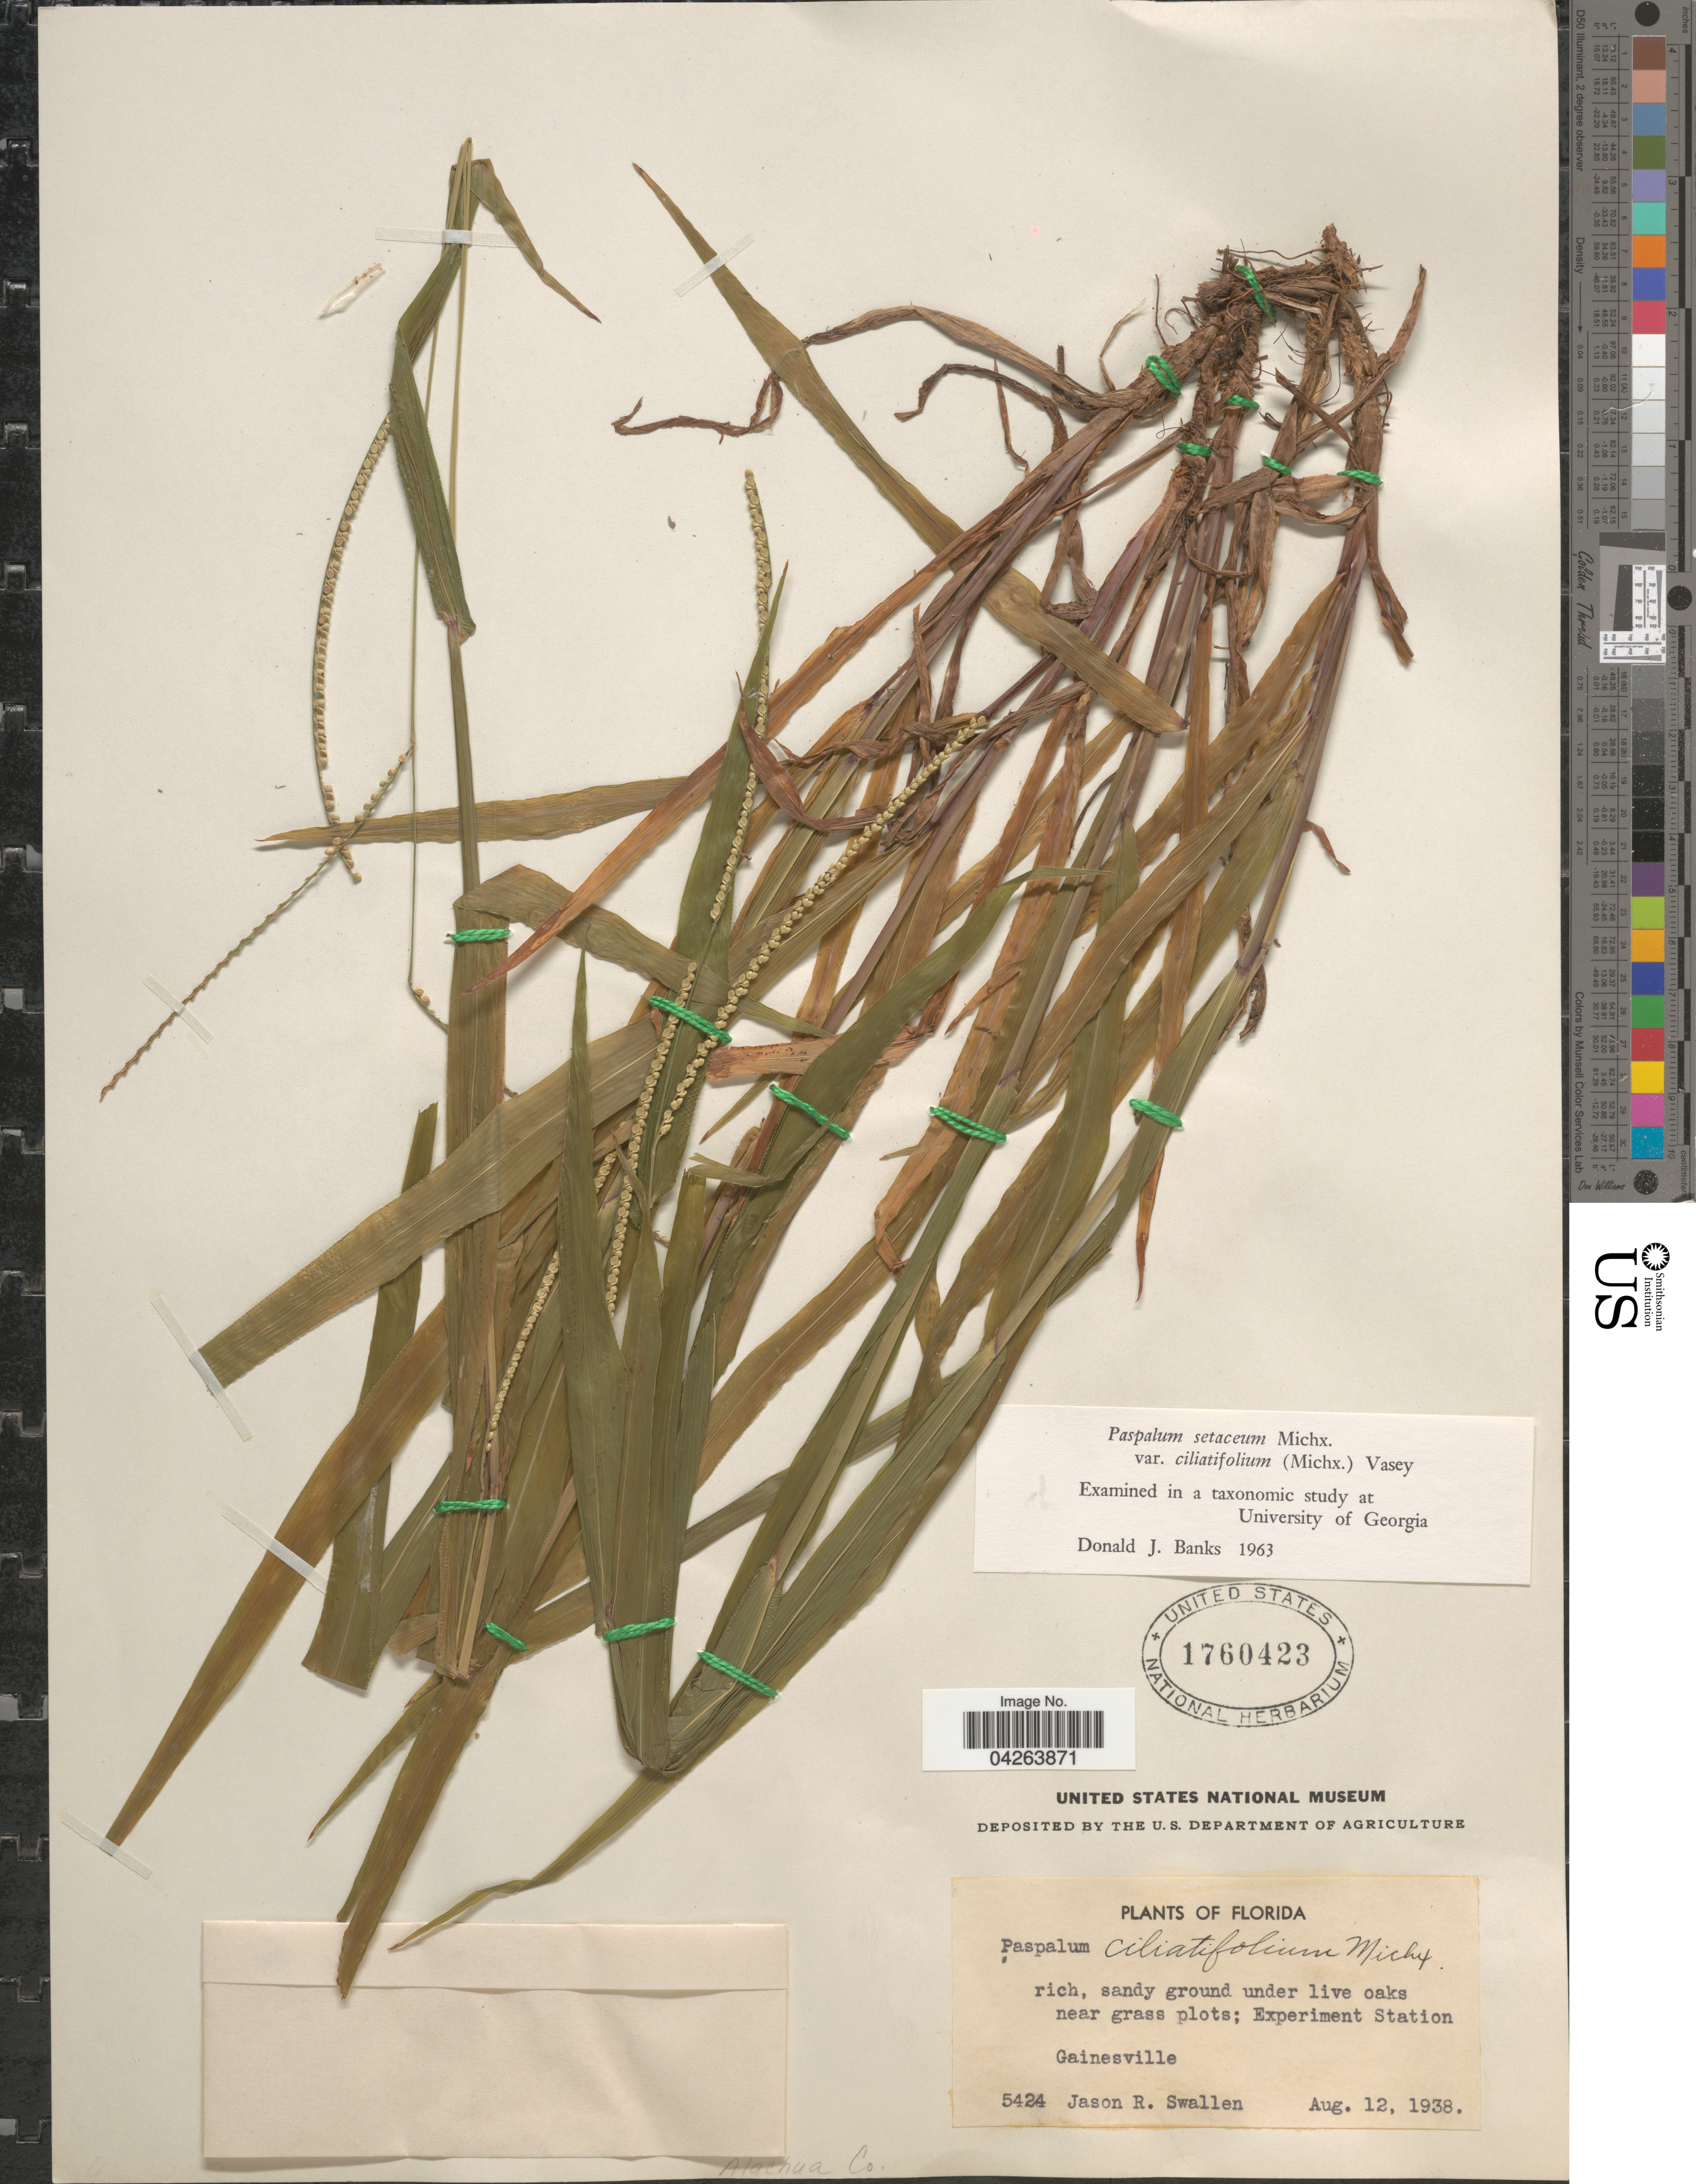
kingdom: Plantae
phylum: Tracheophyta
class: Liliopsida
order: Poales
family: Poaceae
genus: Paspalum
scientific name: Paspalum setaceum var. ciliatifolium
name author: (Michx.) Vasey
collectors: J. R. Swallen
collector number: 5424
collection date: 1938-08-12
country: United States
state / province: Florida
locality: Experiment Station. Gainesville. Alachua Co.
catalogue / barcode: US 1760423